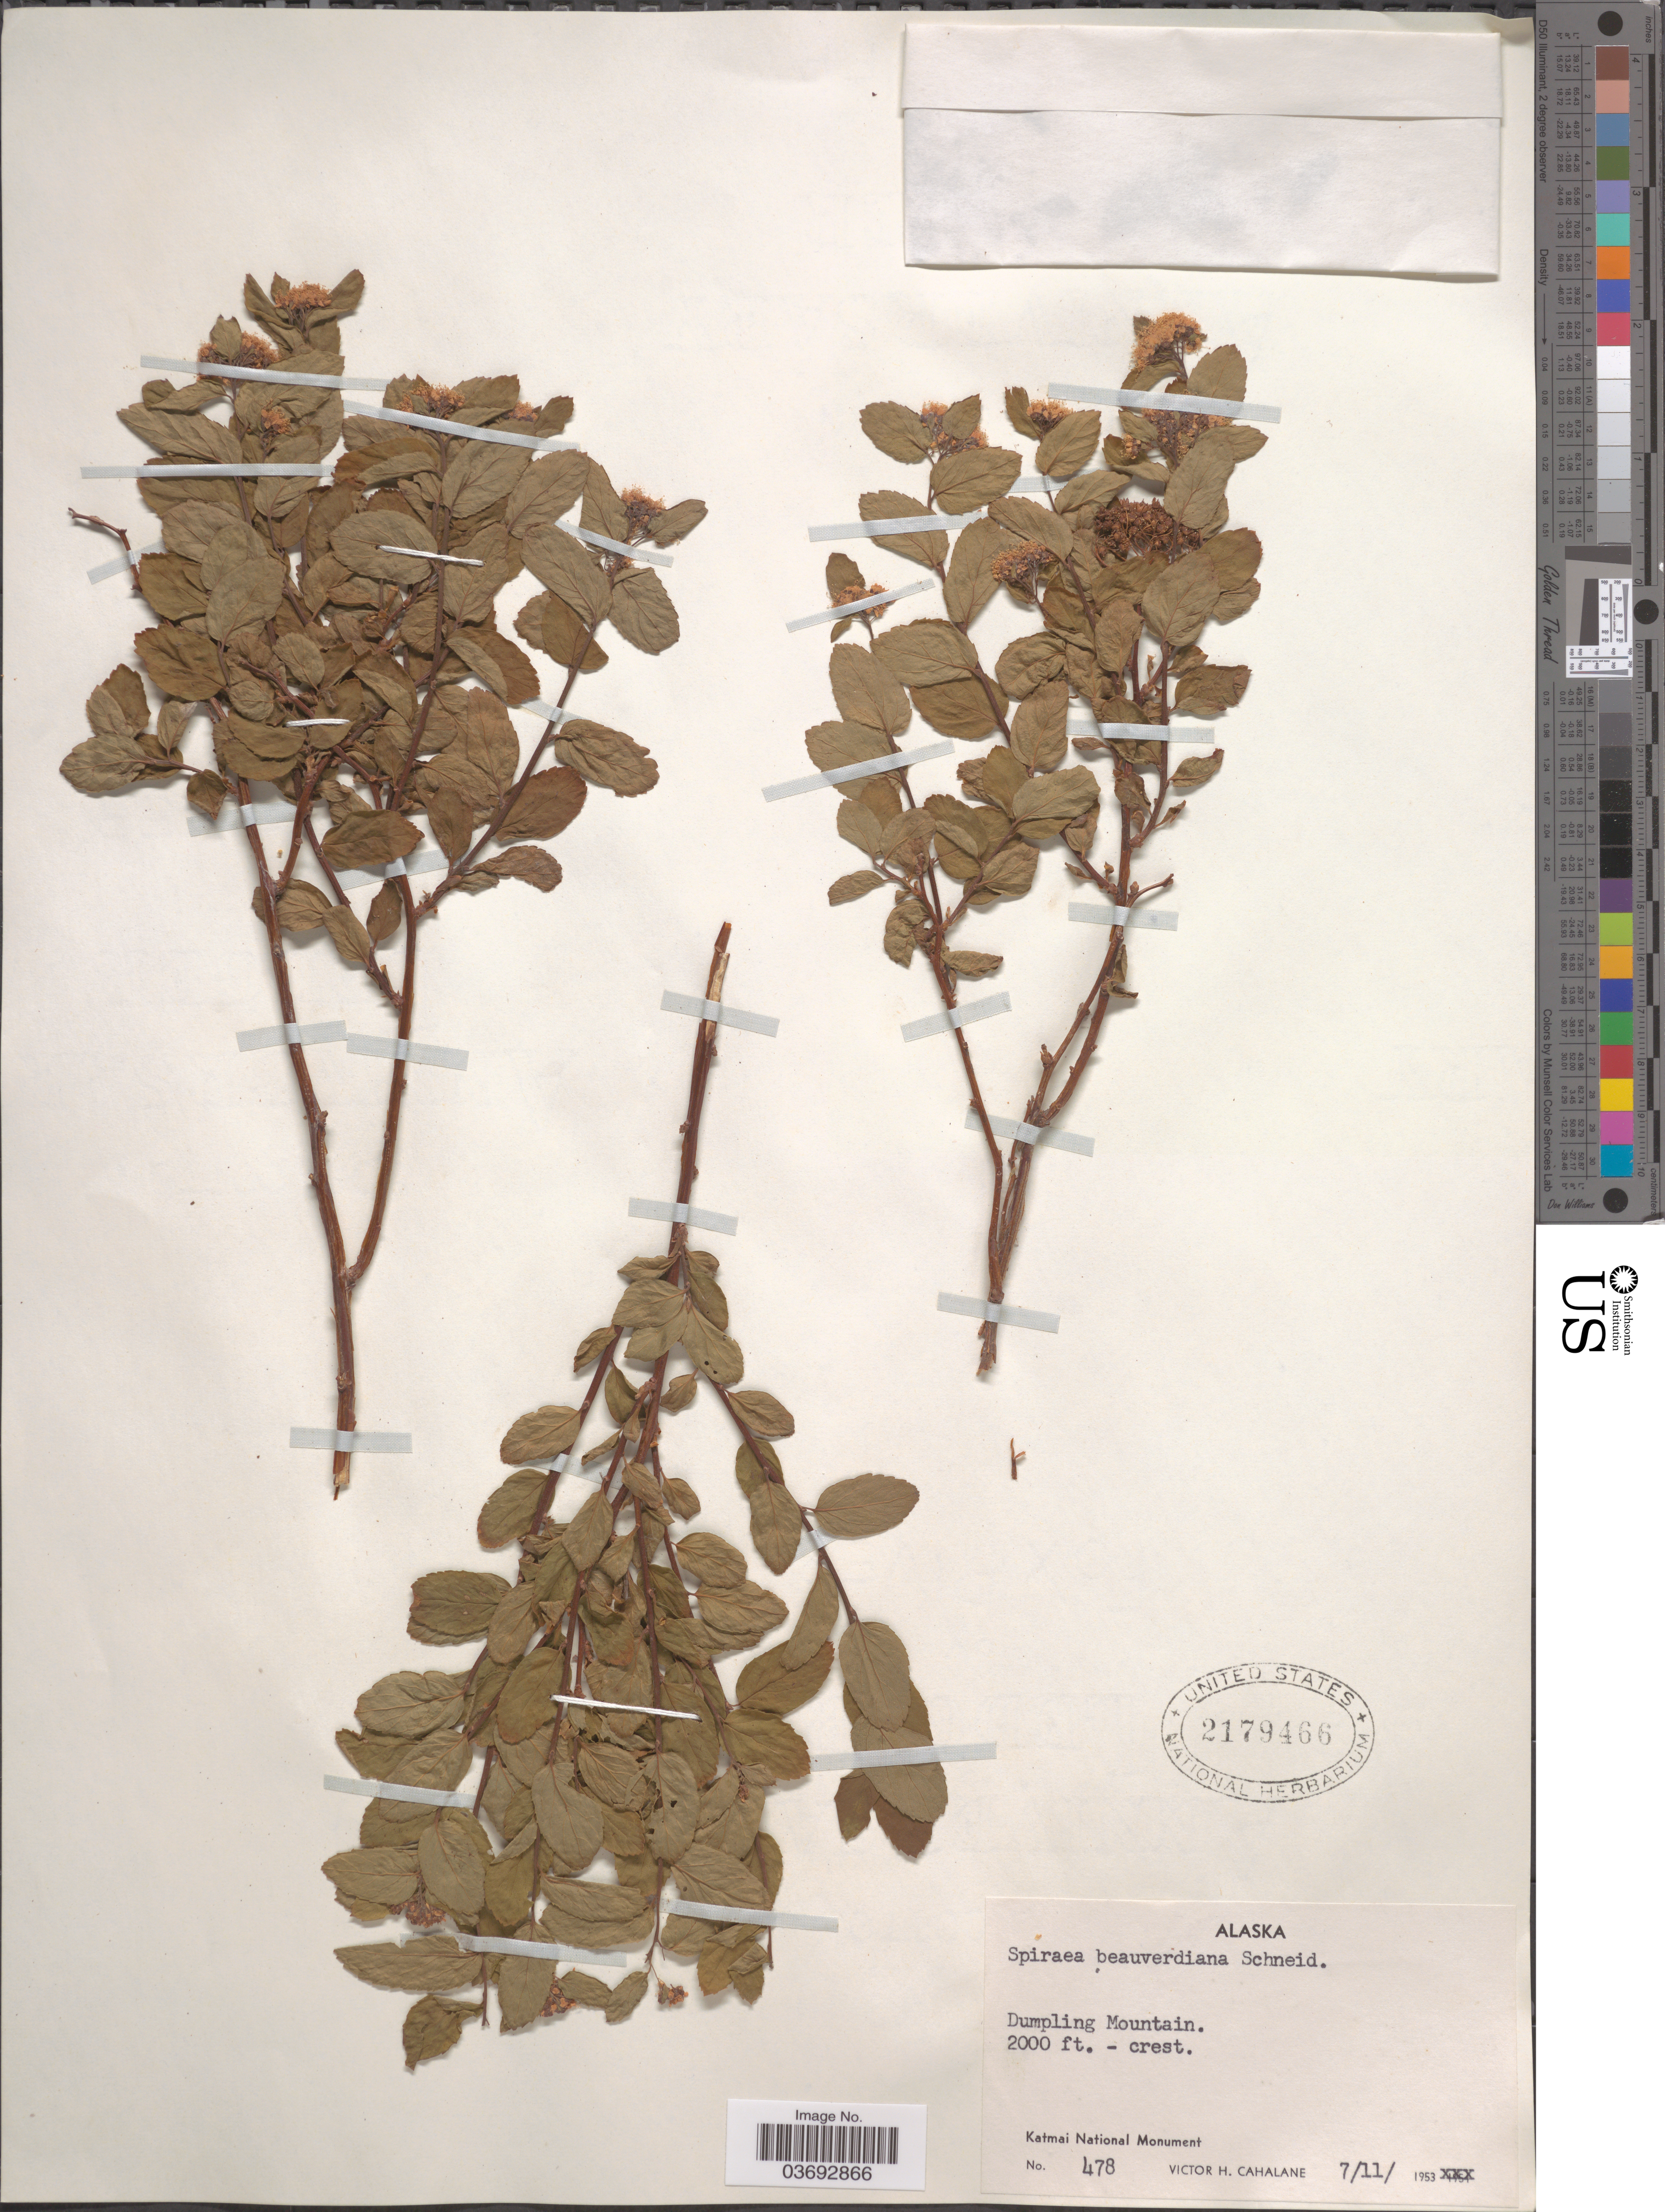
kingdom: Plantae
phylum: Tracheophyta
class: Magnoliopsida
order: Rosales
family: Rosaceae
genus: Spiraea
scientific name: Spiraea stevenii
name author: (C.K. Schneid.) Rydb.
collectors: V. Cahalane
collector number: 478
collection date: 1953-07-11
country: United States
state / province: Alaska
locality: Dumpling Mountain. Katmai National Monument.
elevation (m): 610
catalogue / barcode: US 2179466